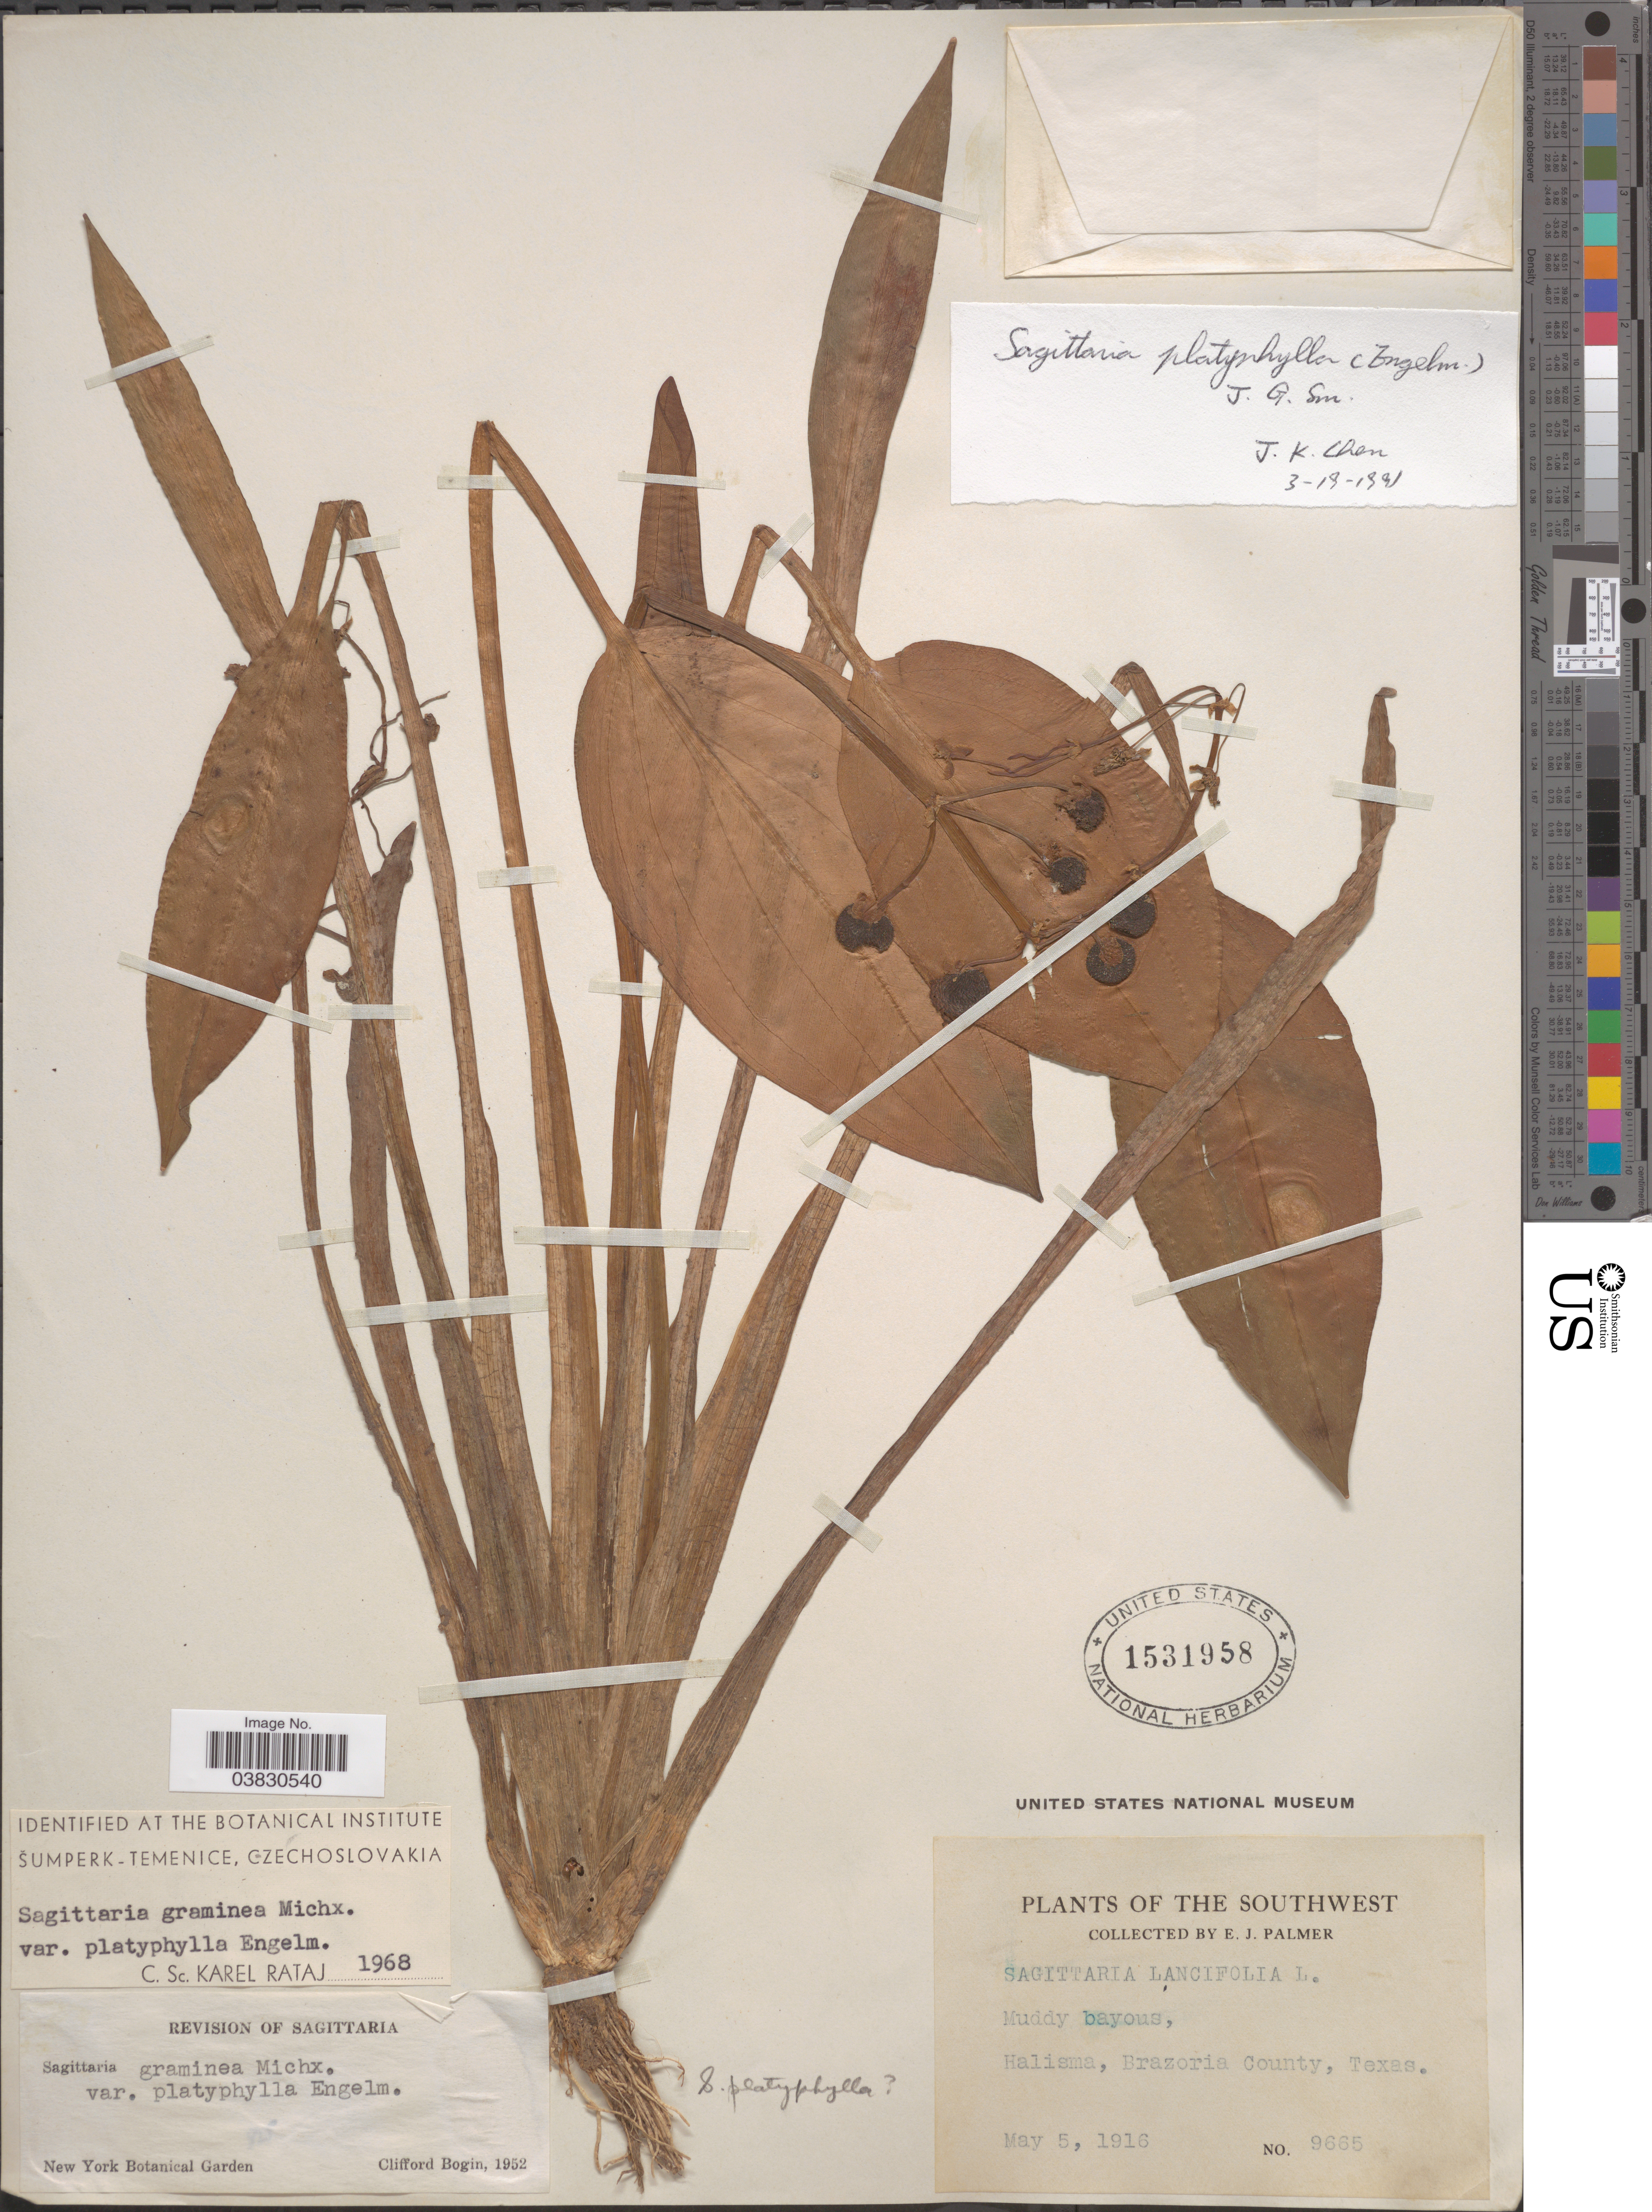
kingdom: Plantae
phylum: Tracheophyta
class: Liliopsida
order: Alismatales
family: Alismataceae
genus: Sagittaria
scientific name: Sagittaria platyphylla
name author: (Englem.) J.G. Sm.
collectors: E. J. Palmer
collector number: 9665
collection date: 1916-05-05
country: United States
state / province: Texas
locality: Southwest. Halisma, Brazoria County.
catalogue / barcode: US 1531958